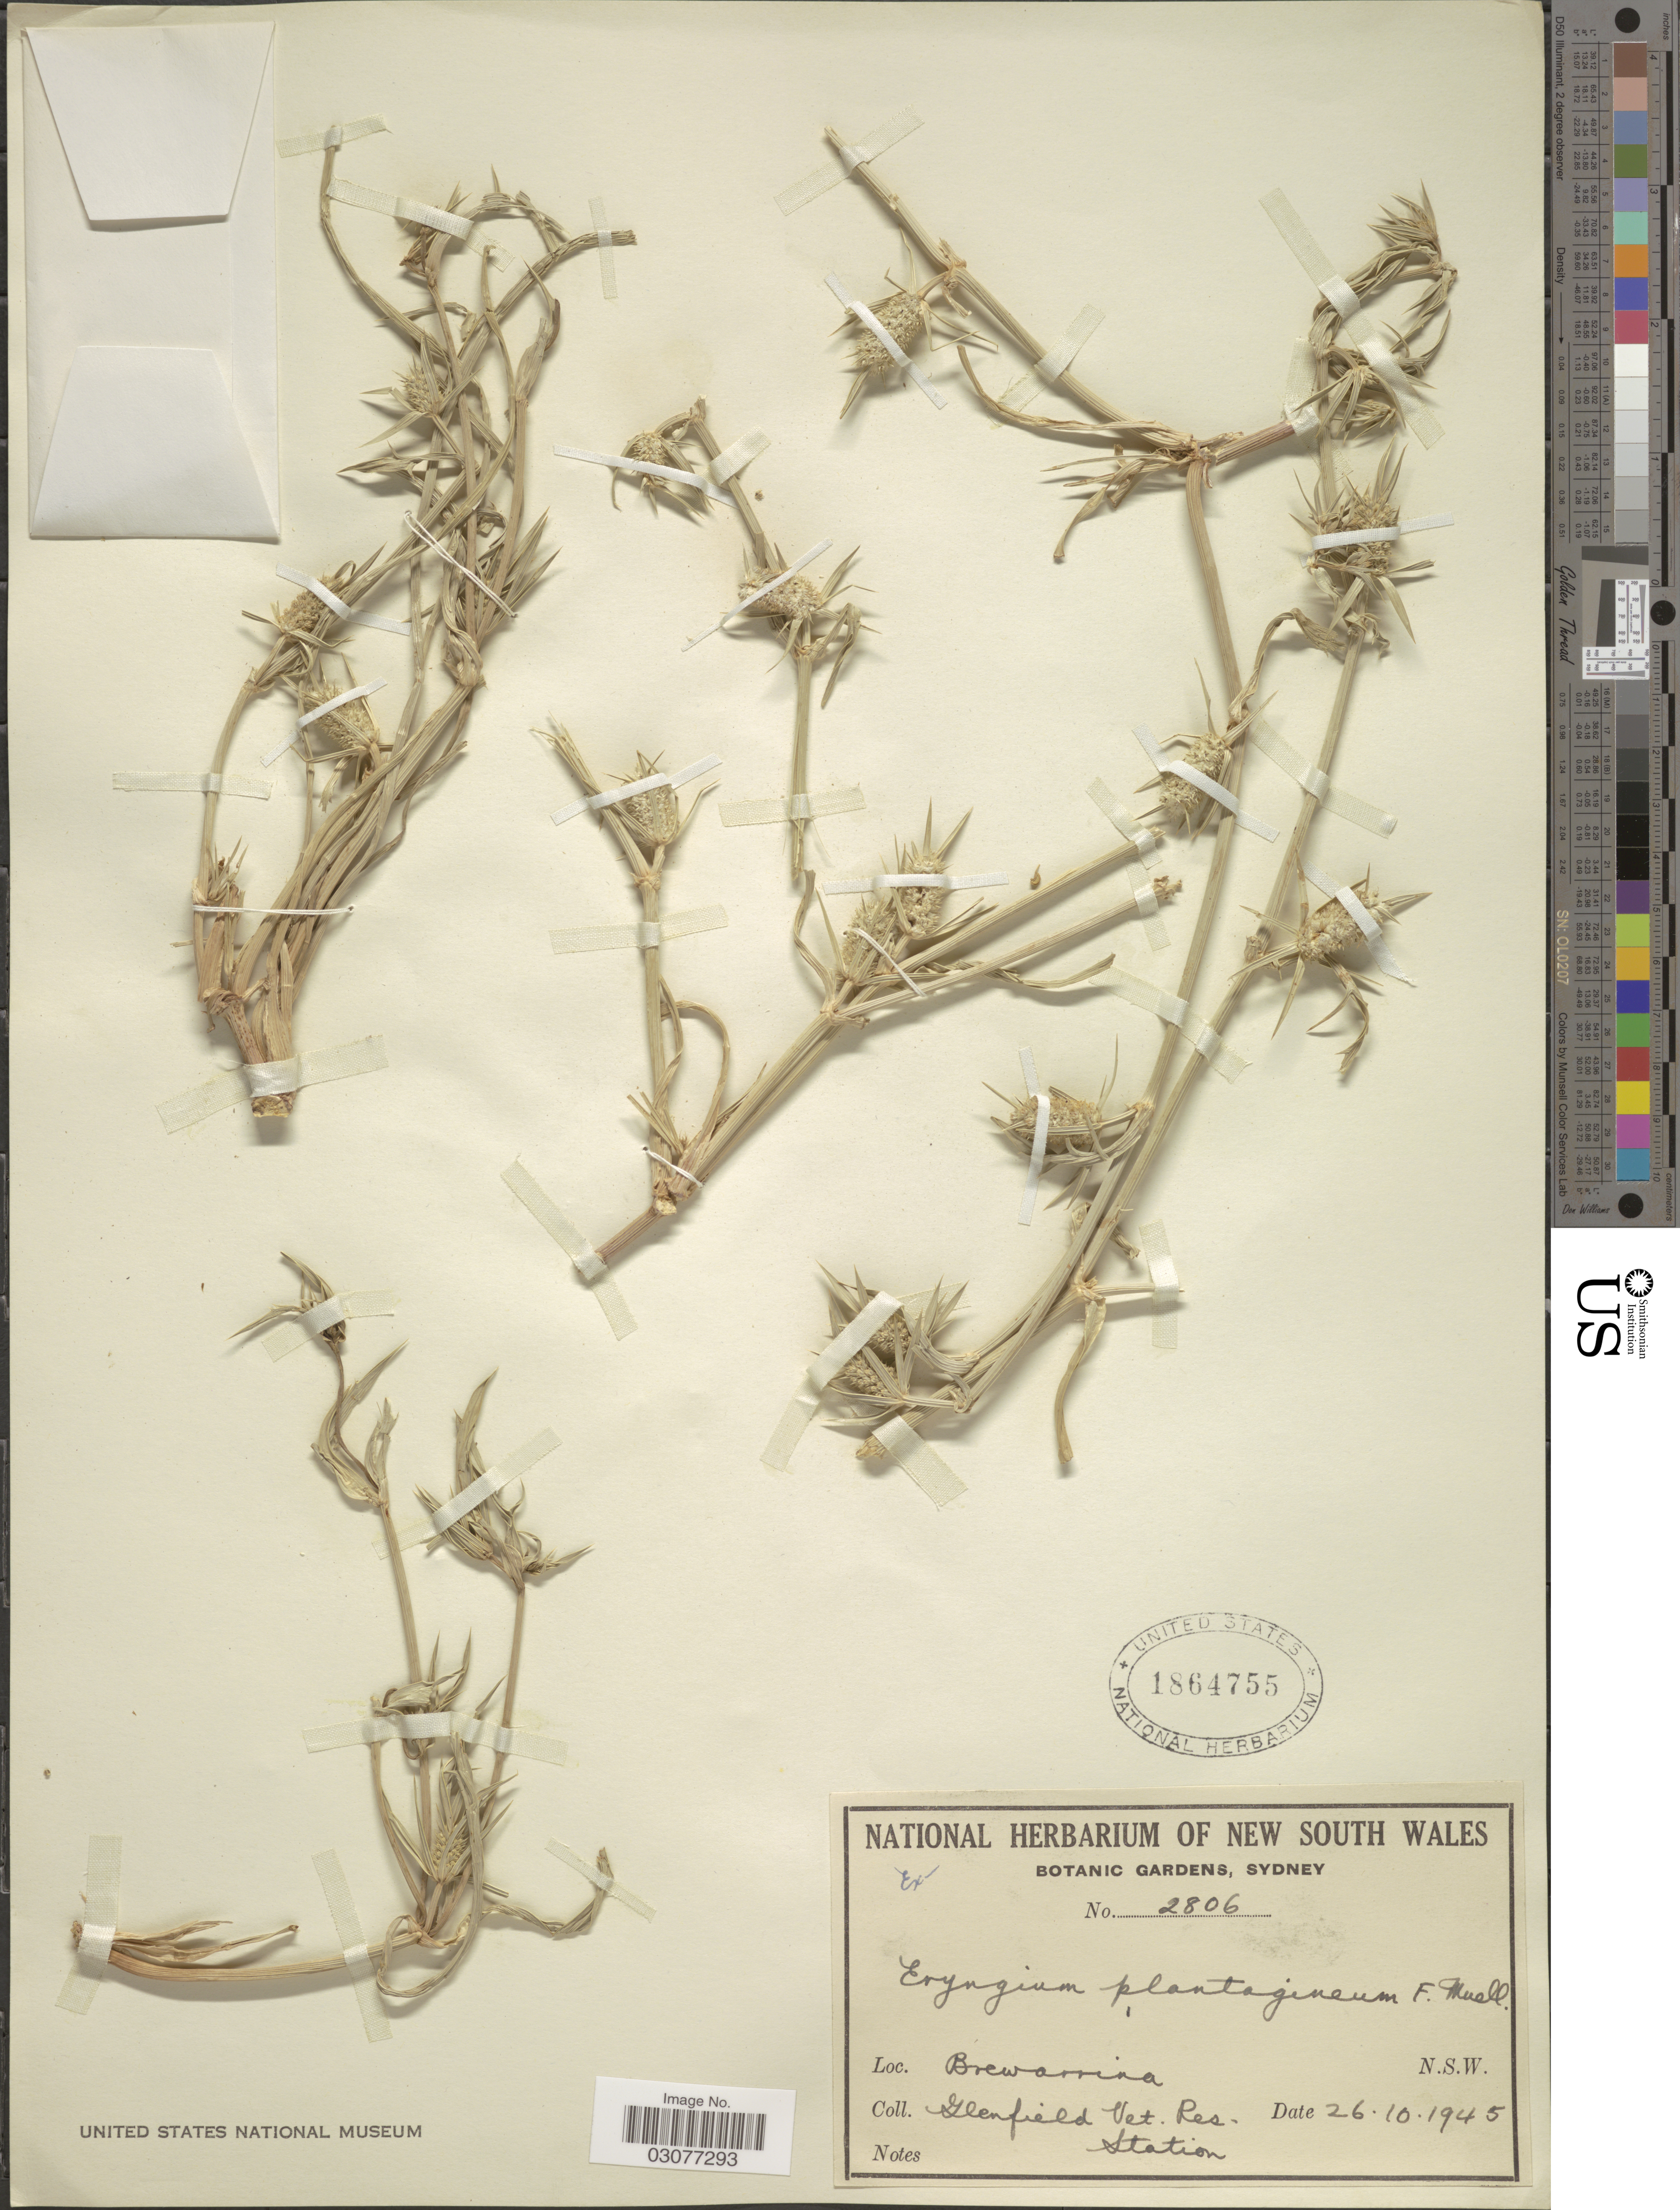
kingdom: Plantae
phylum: Tracheophyta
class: Magnoliopsida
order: Apiales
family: Apiaceae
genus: Eryngium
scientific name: Eryngium plantagineum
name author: F. Muell.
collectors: Glenfield Veterinary Research Station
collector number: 2806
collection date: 1945-10-26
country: Australia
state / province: New South Wales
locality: Brewarrina.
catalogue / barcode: US 1864755